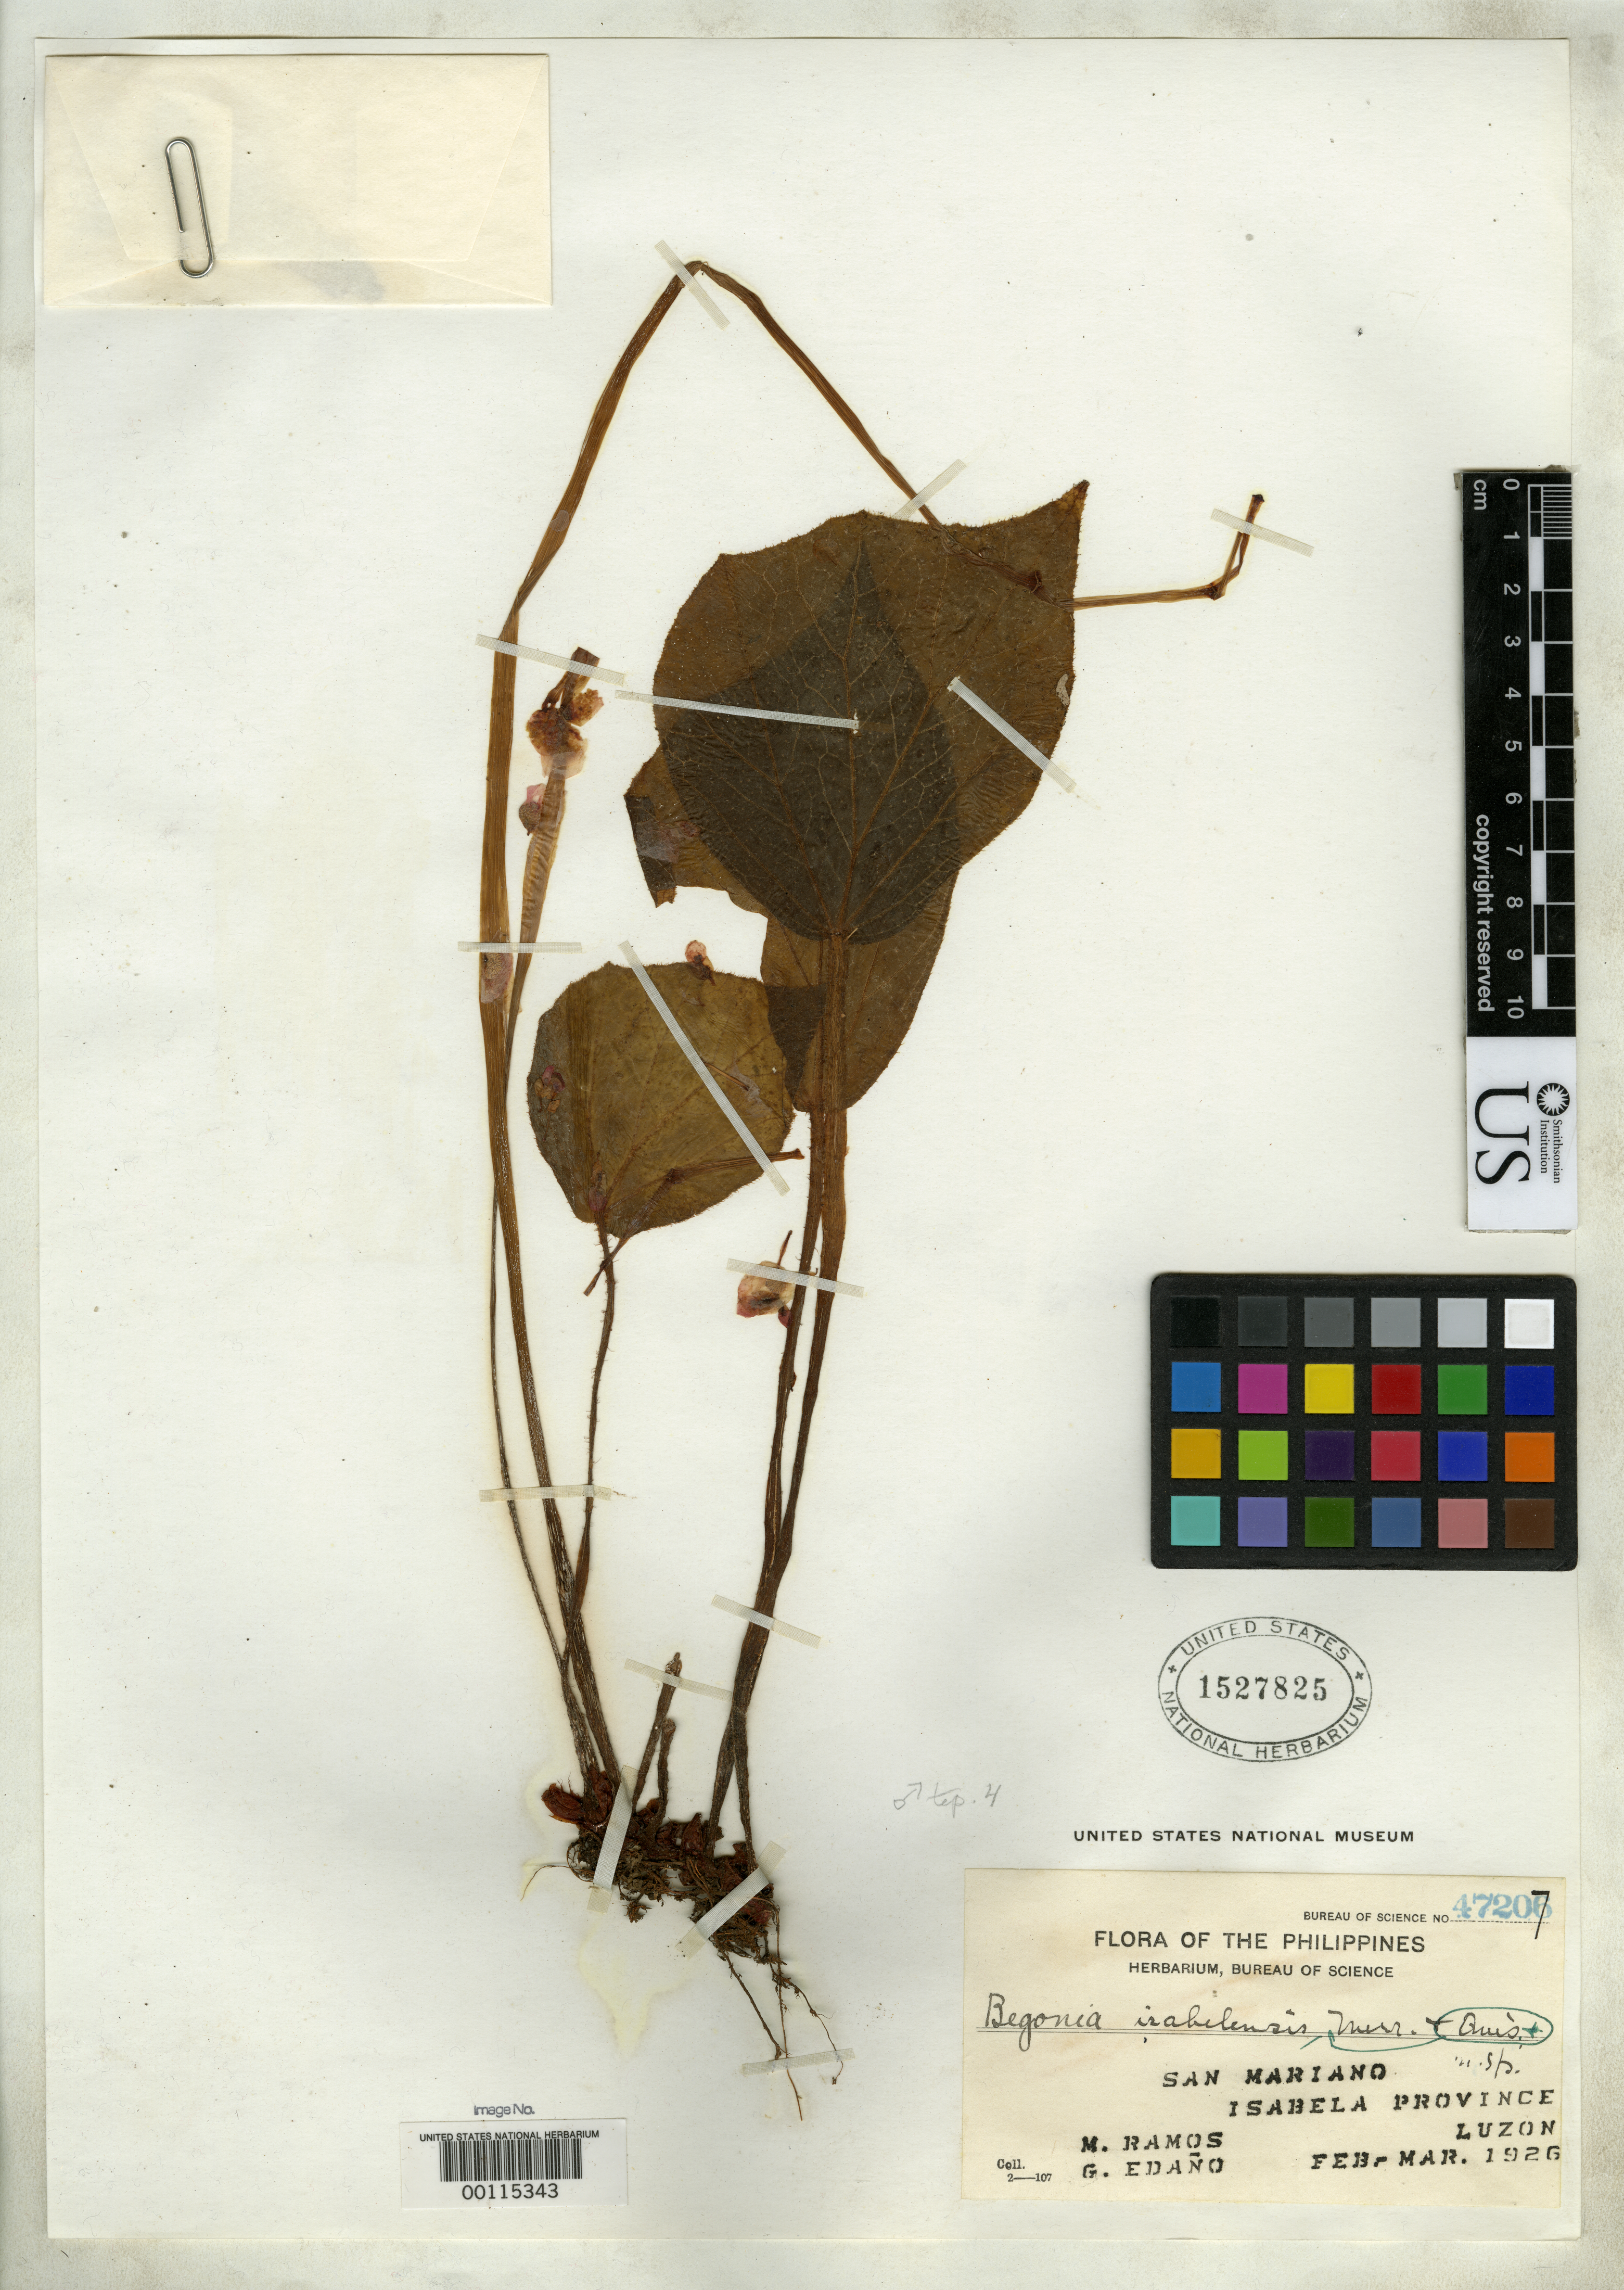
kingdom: Plantae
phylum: Tracheophyta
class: Magnoliopsida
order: Cucurbitales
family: Begoniaceae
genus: Begonia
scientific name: Begonia isabelensis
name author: Quisumb. & Merr.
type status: Isotype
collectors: M. Ramos & G. E. Edaño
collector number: Bur. Sci. 47207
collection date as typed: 14 Mar 1926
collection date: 1926-03-14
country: Philippines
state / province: Cagayan Valley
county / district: Isabela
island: Luzon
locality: San Mariano.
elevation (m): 400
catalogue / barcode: US 1527825